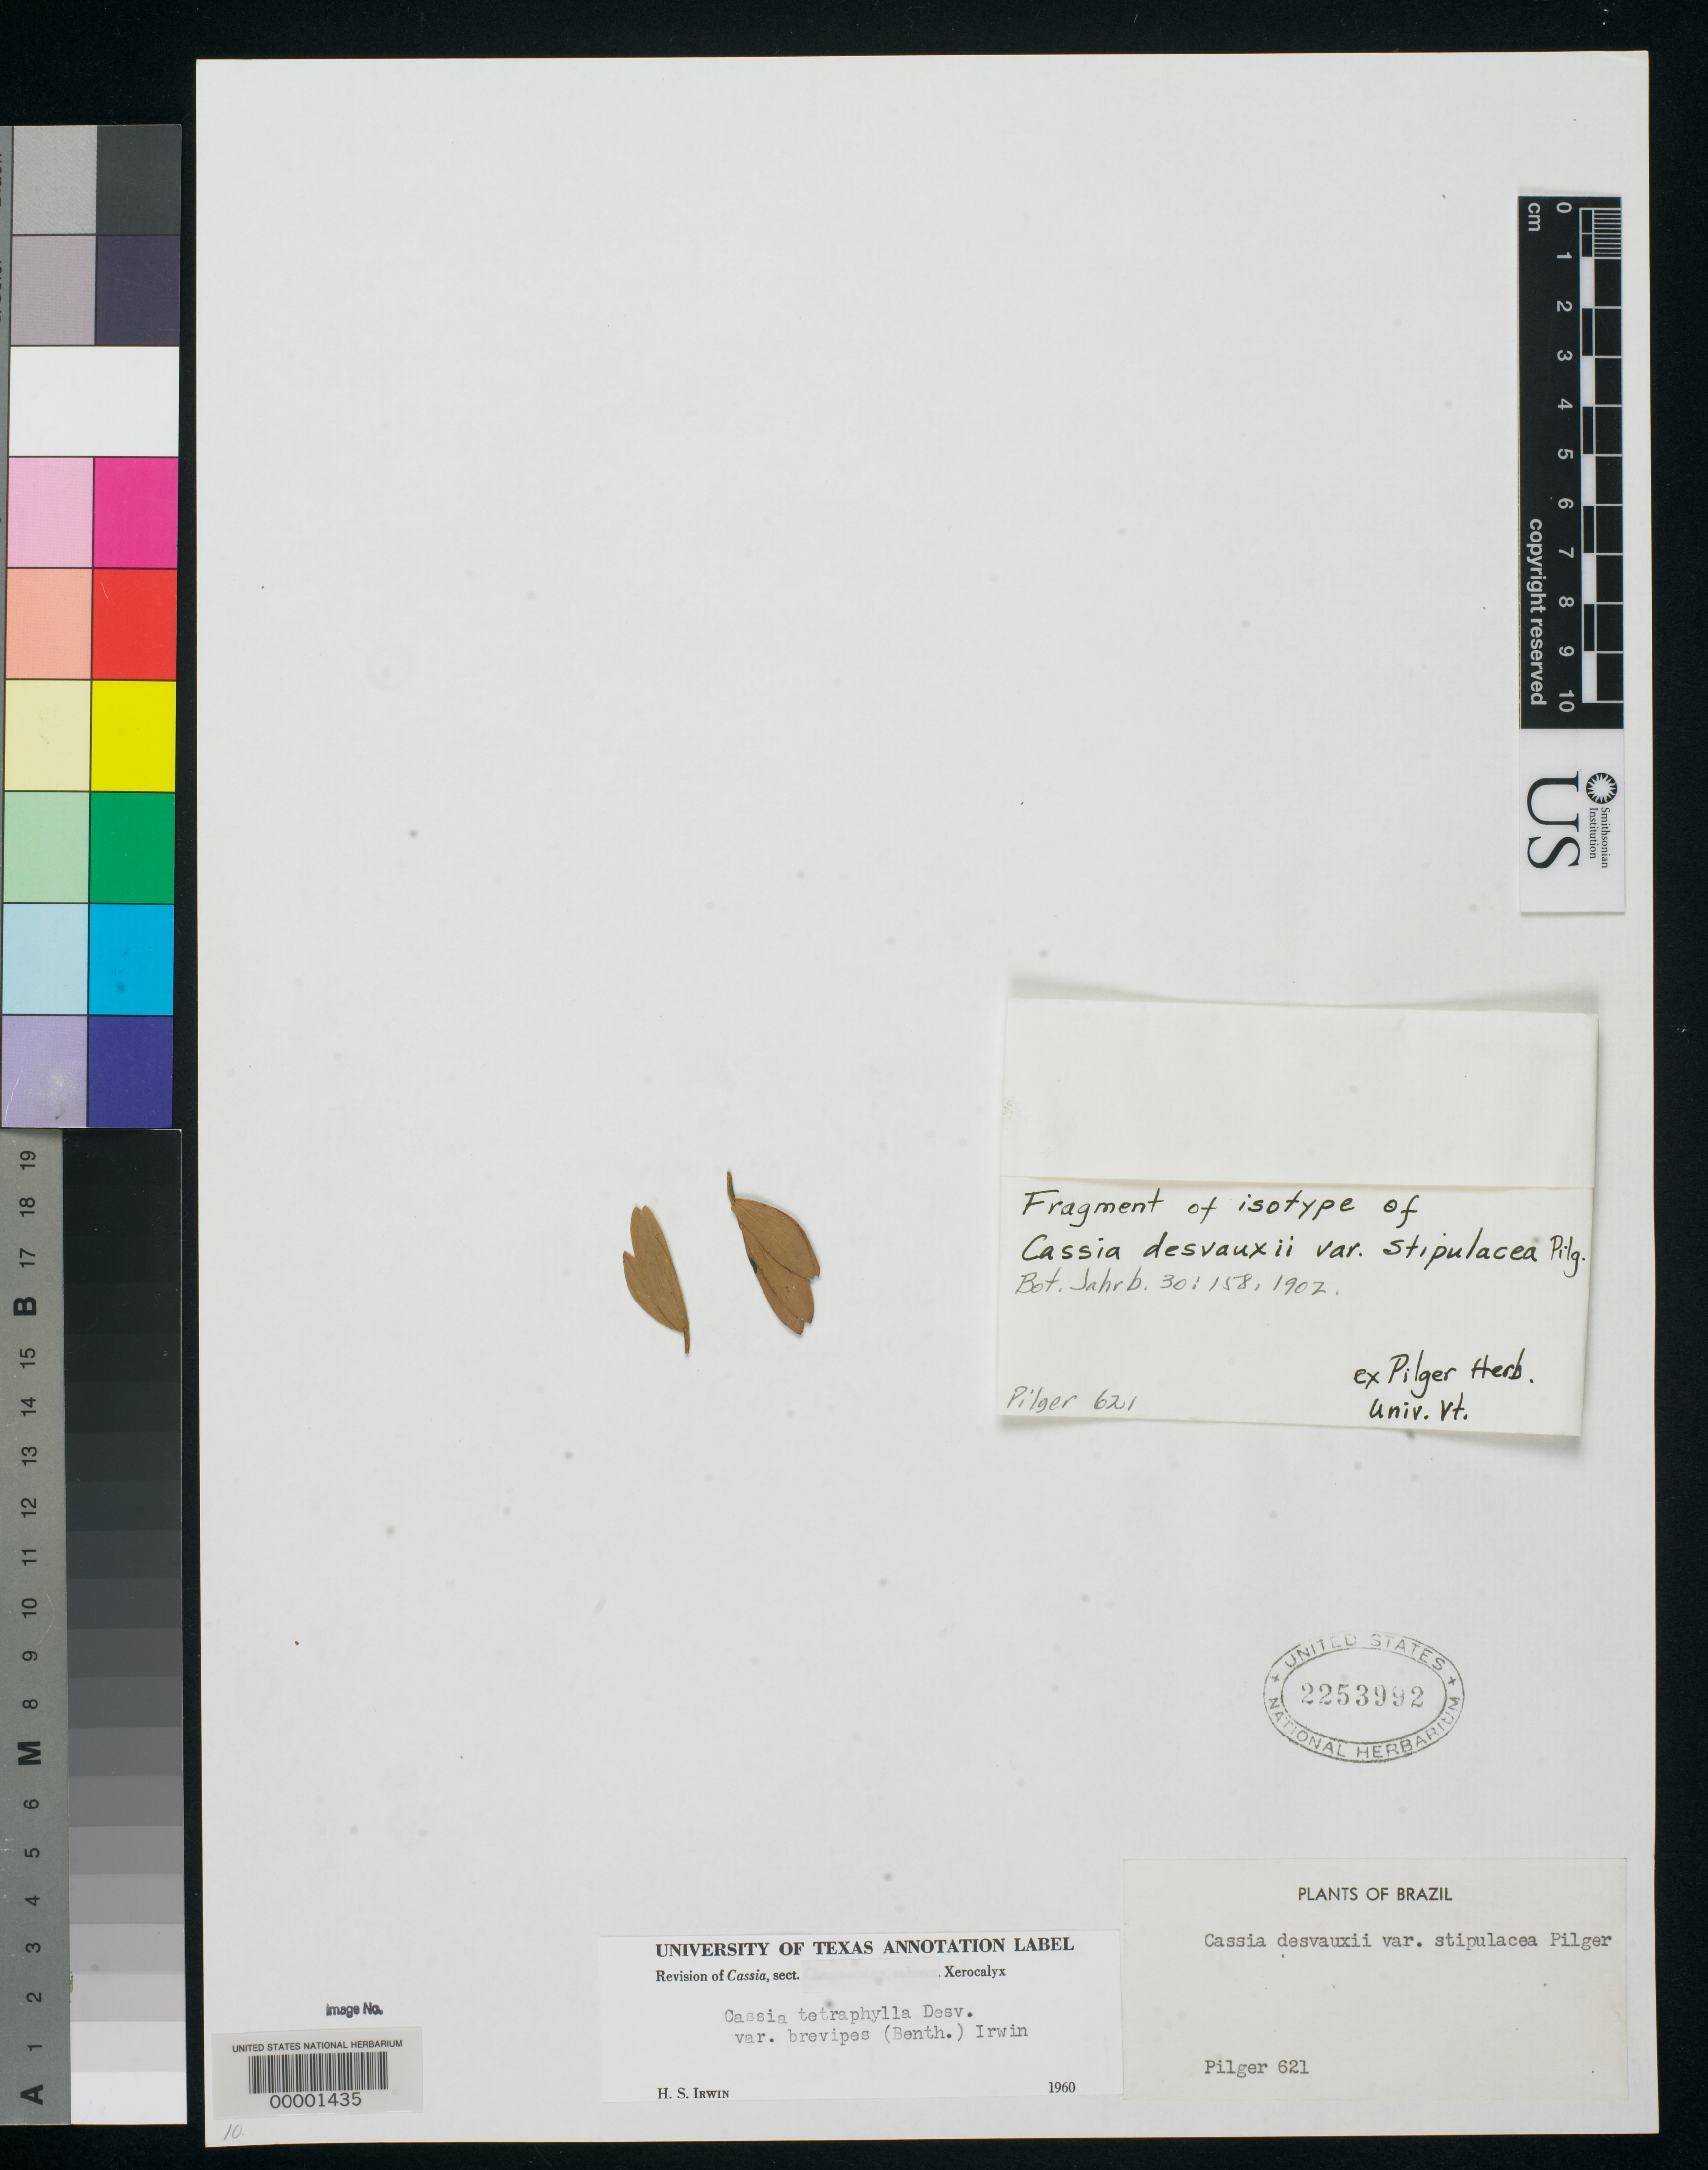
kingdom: Plantae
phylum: Tracheophyta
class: Magnoliopsida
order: Fabales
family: Fabaceae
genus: Cassia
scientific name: Cassia desvauxii var. stipulacea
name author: Pilg.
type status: Type Fragment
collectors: R. K. F. Pilger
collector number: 621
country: Brazil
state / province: Minas Gerais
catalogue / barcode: US 2253992